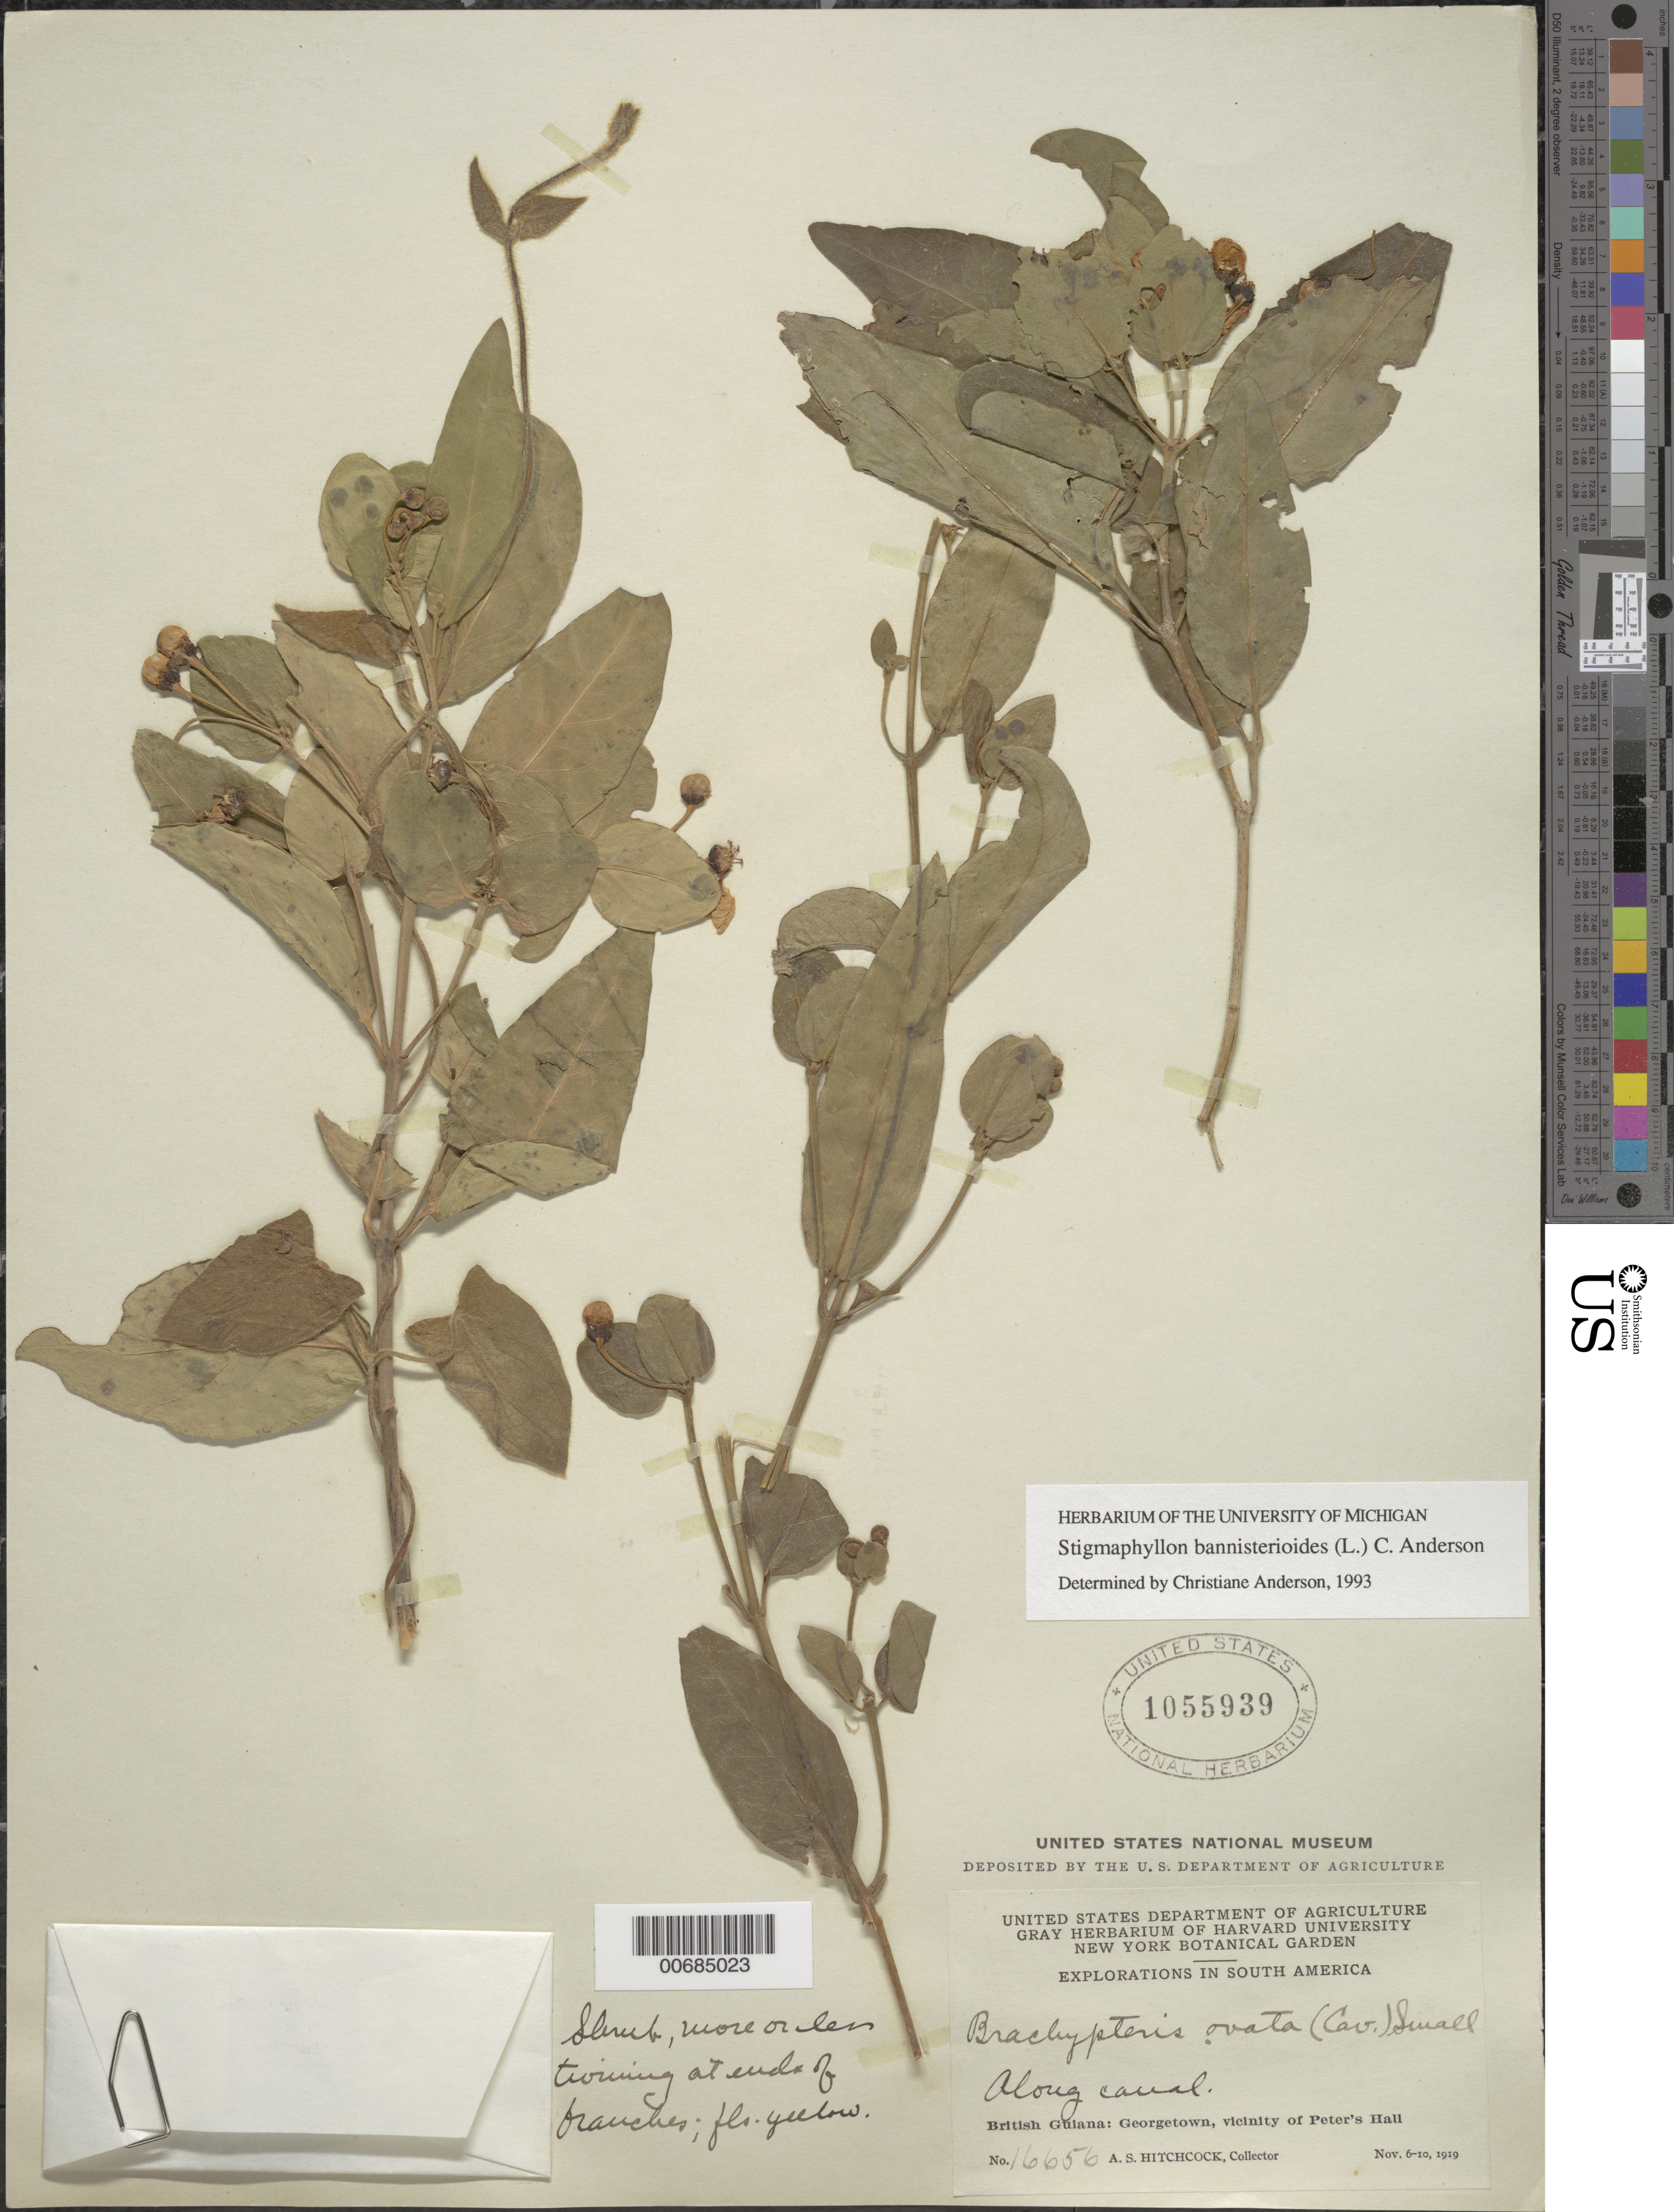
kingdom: Plantae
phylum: Tracheophyta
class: Magnoliopsida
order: Malpighiales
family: Malpighiaceae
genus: Stigmaphyllon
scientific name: Stigmaphyllon bannisterioides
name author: (L.) C.E. Anderson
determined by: Anderson, C.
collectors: A. S. Hitchcock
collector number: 16656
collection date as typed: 6-Nov-19 to 10-Nov-19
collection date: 1919-11-06/1919-11-10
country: Guyana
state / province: Demerara-Mahaica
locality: Georgetown, vic. of Peter's Hall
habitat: Along canal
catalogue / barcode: US 1055939